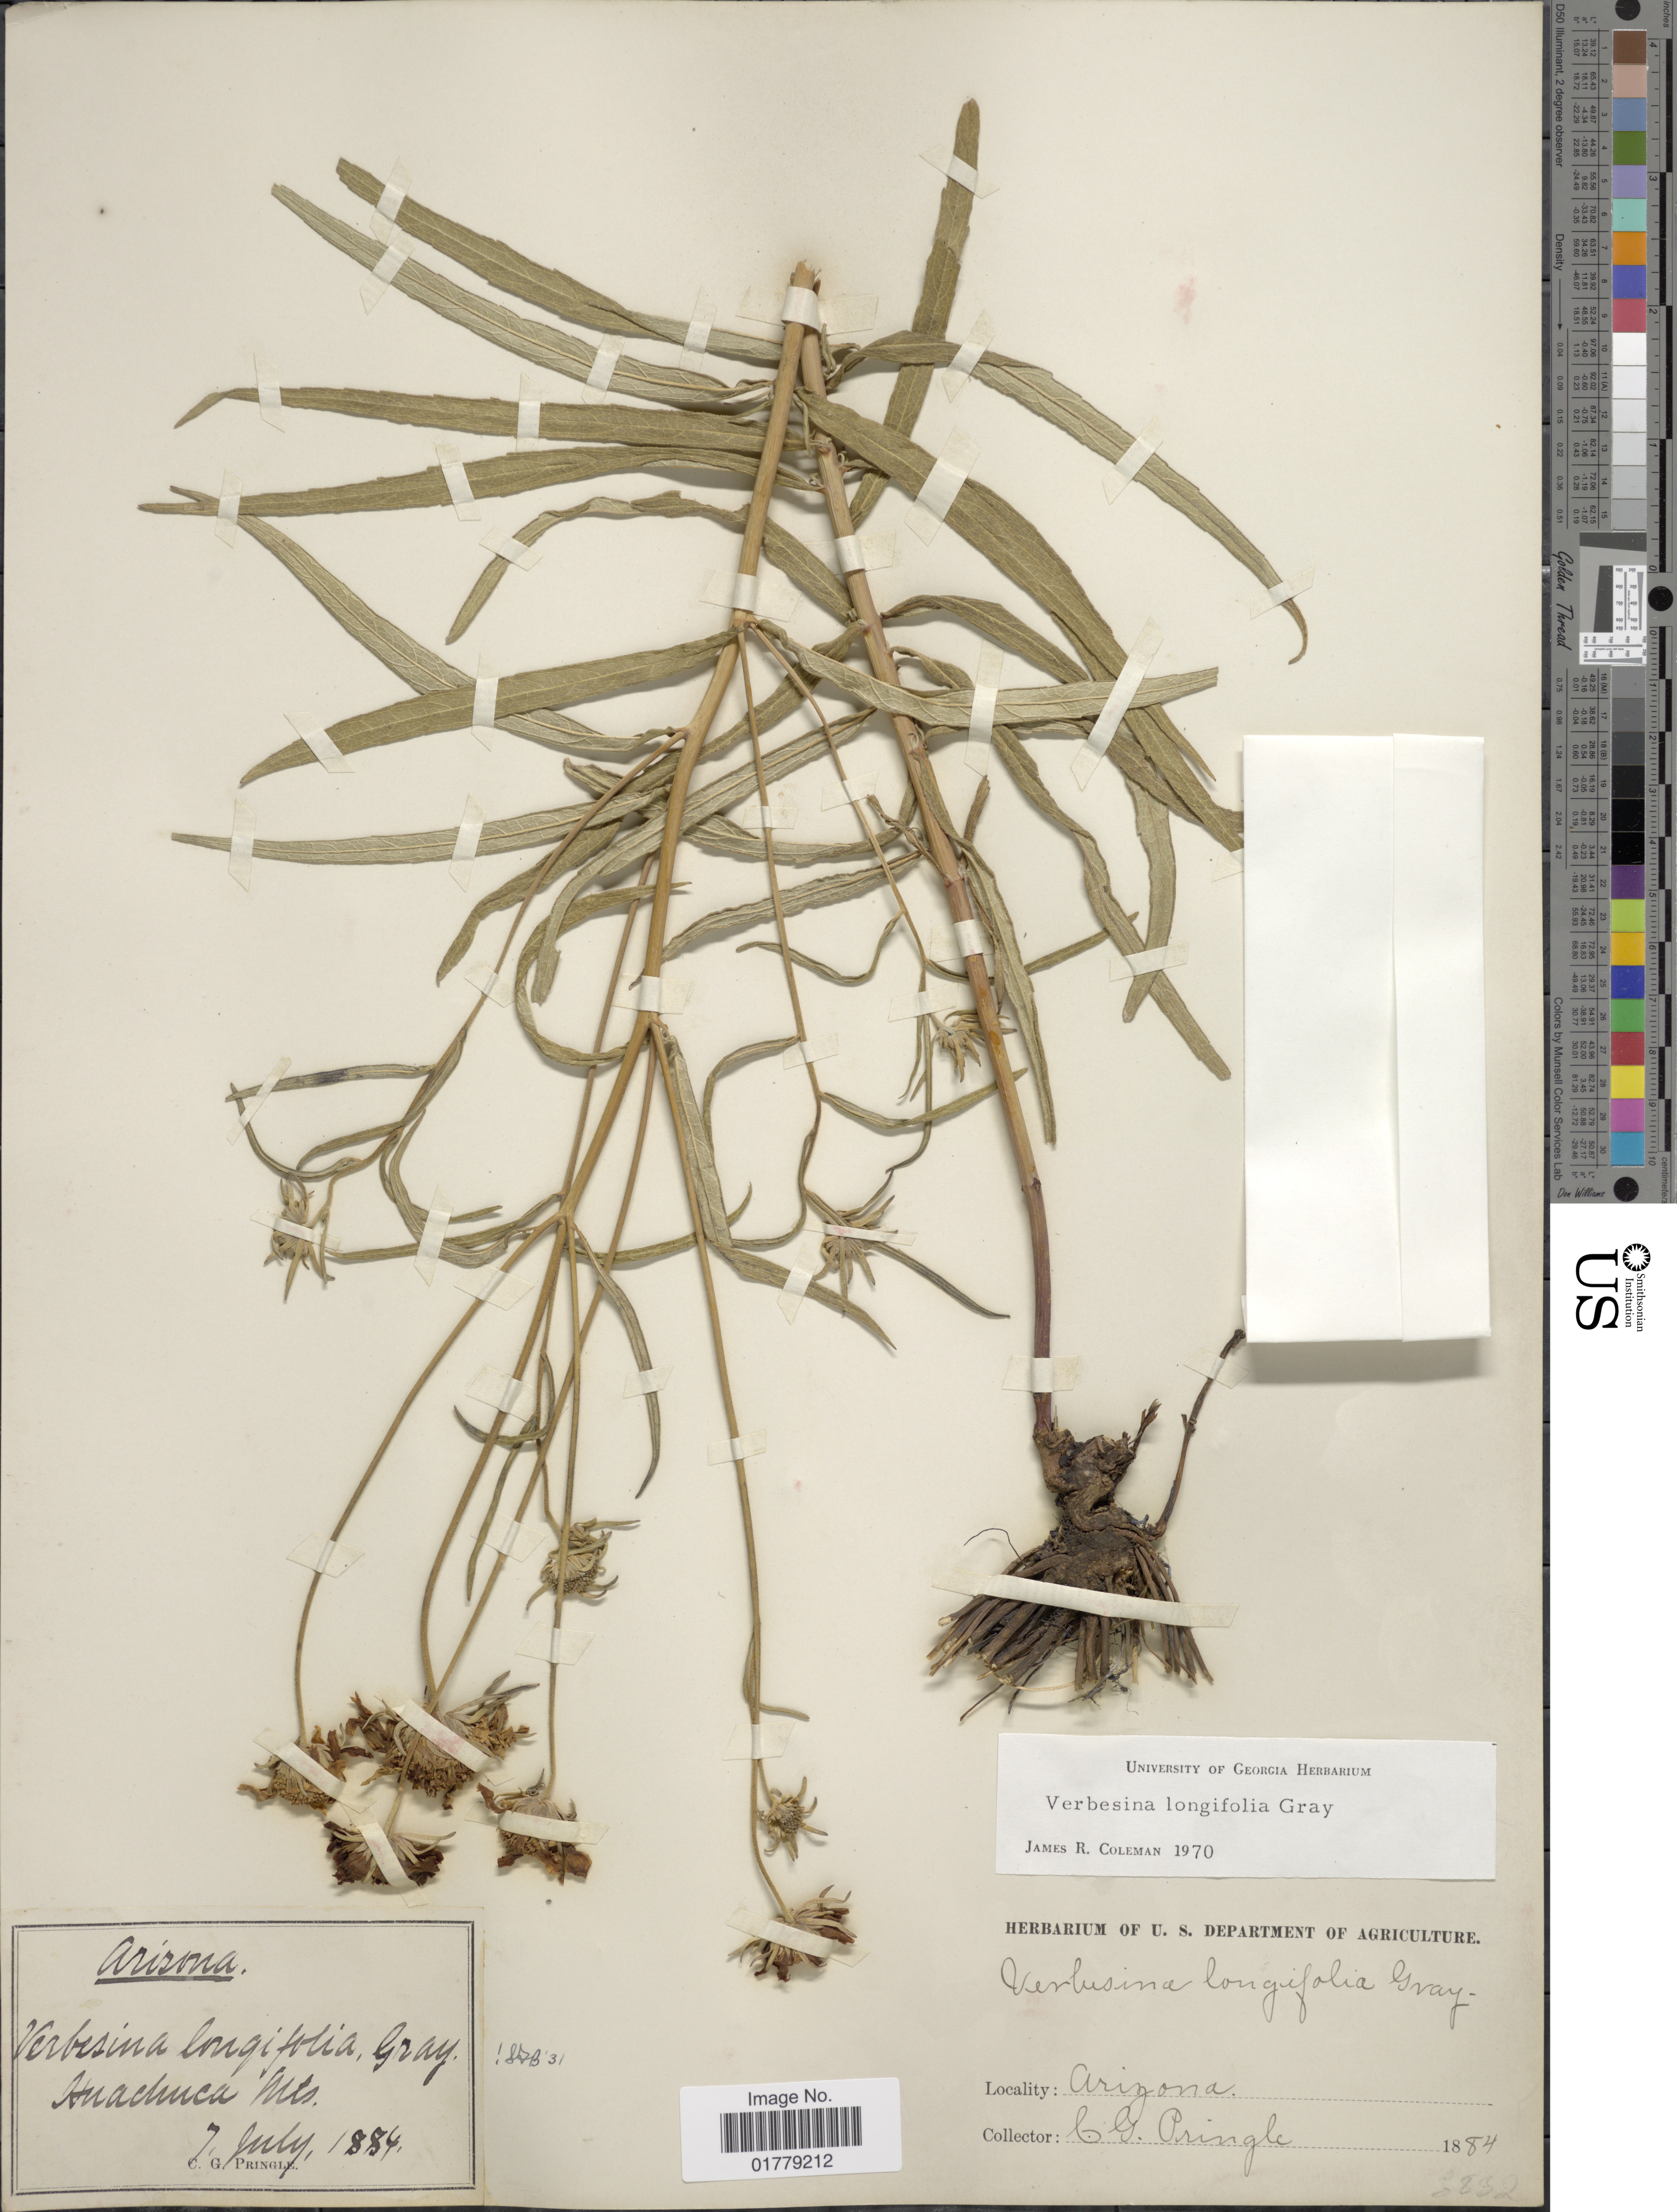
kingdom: Plantae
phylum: Tracheophyta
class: Magnoliopsida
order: Asterales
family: Asteraceae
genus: Verbesina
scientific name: Verbesina longifolia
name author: A. Gray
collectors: C. G. Pringle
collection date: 1884-07-07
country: United States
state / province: Arizona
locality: Huachuca Mts.